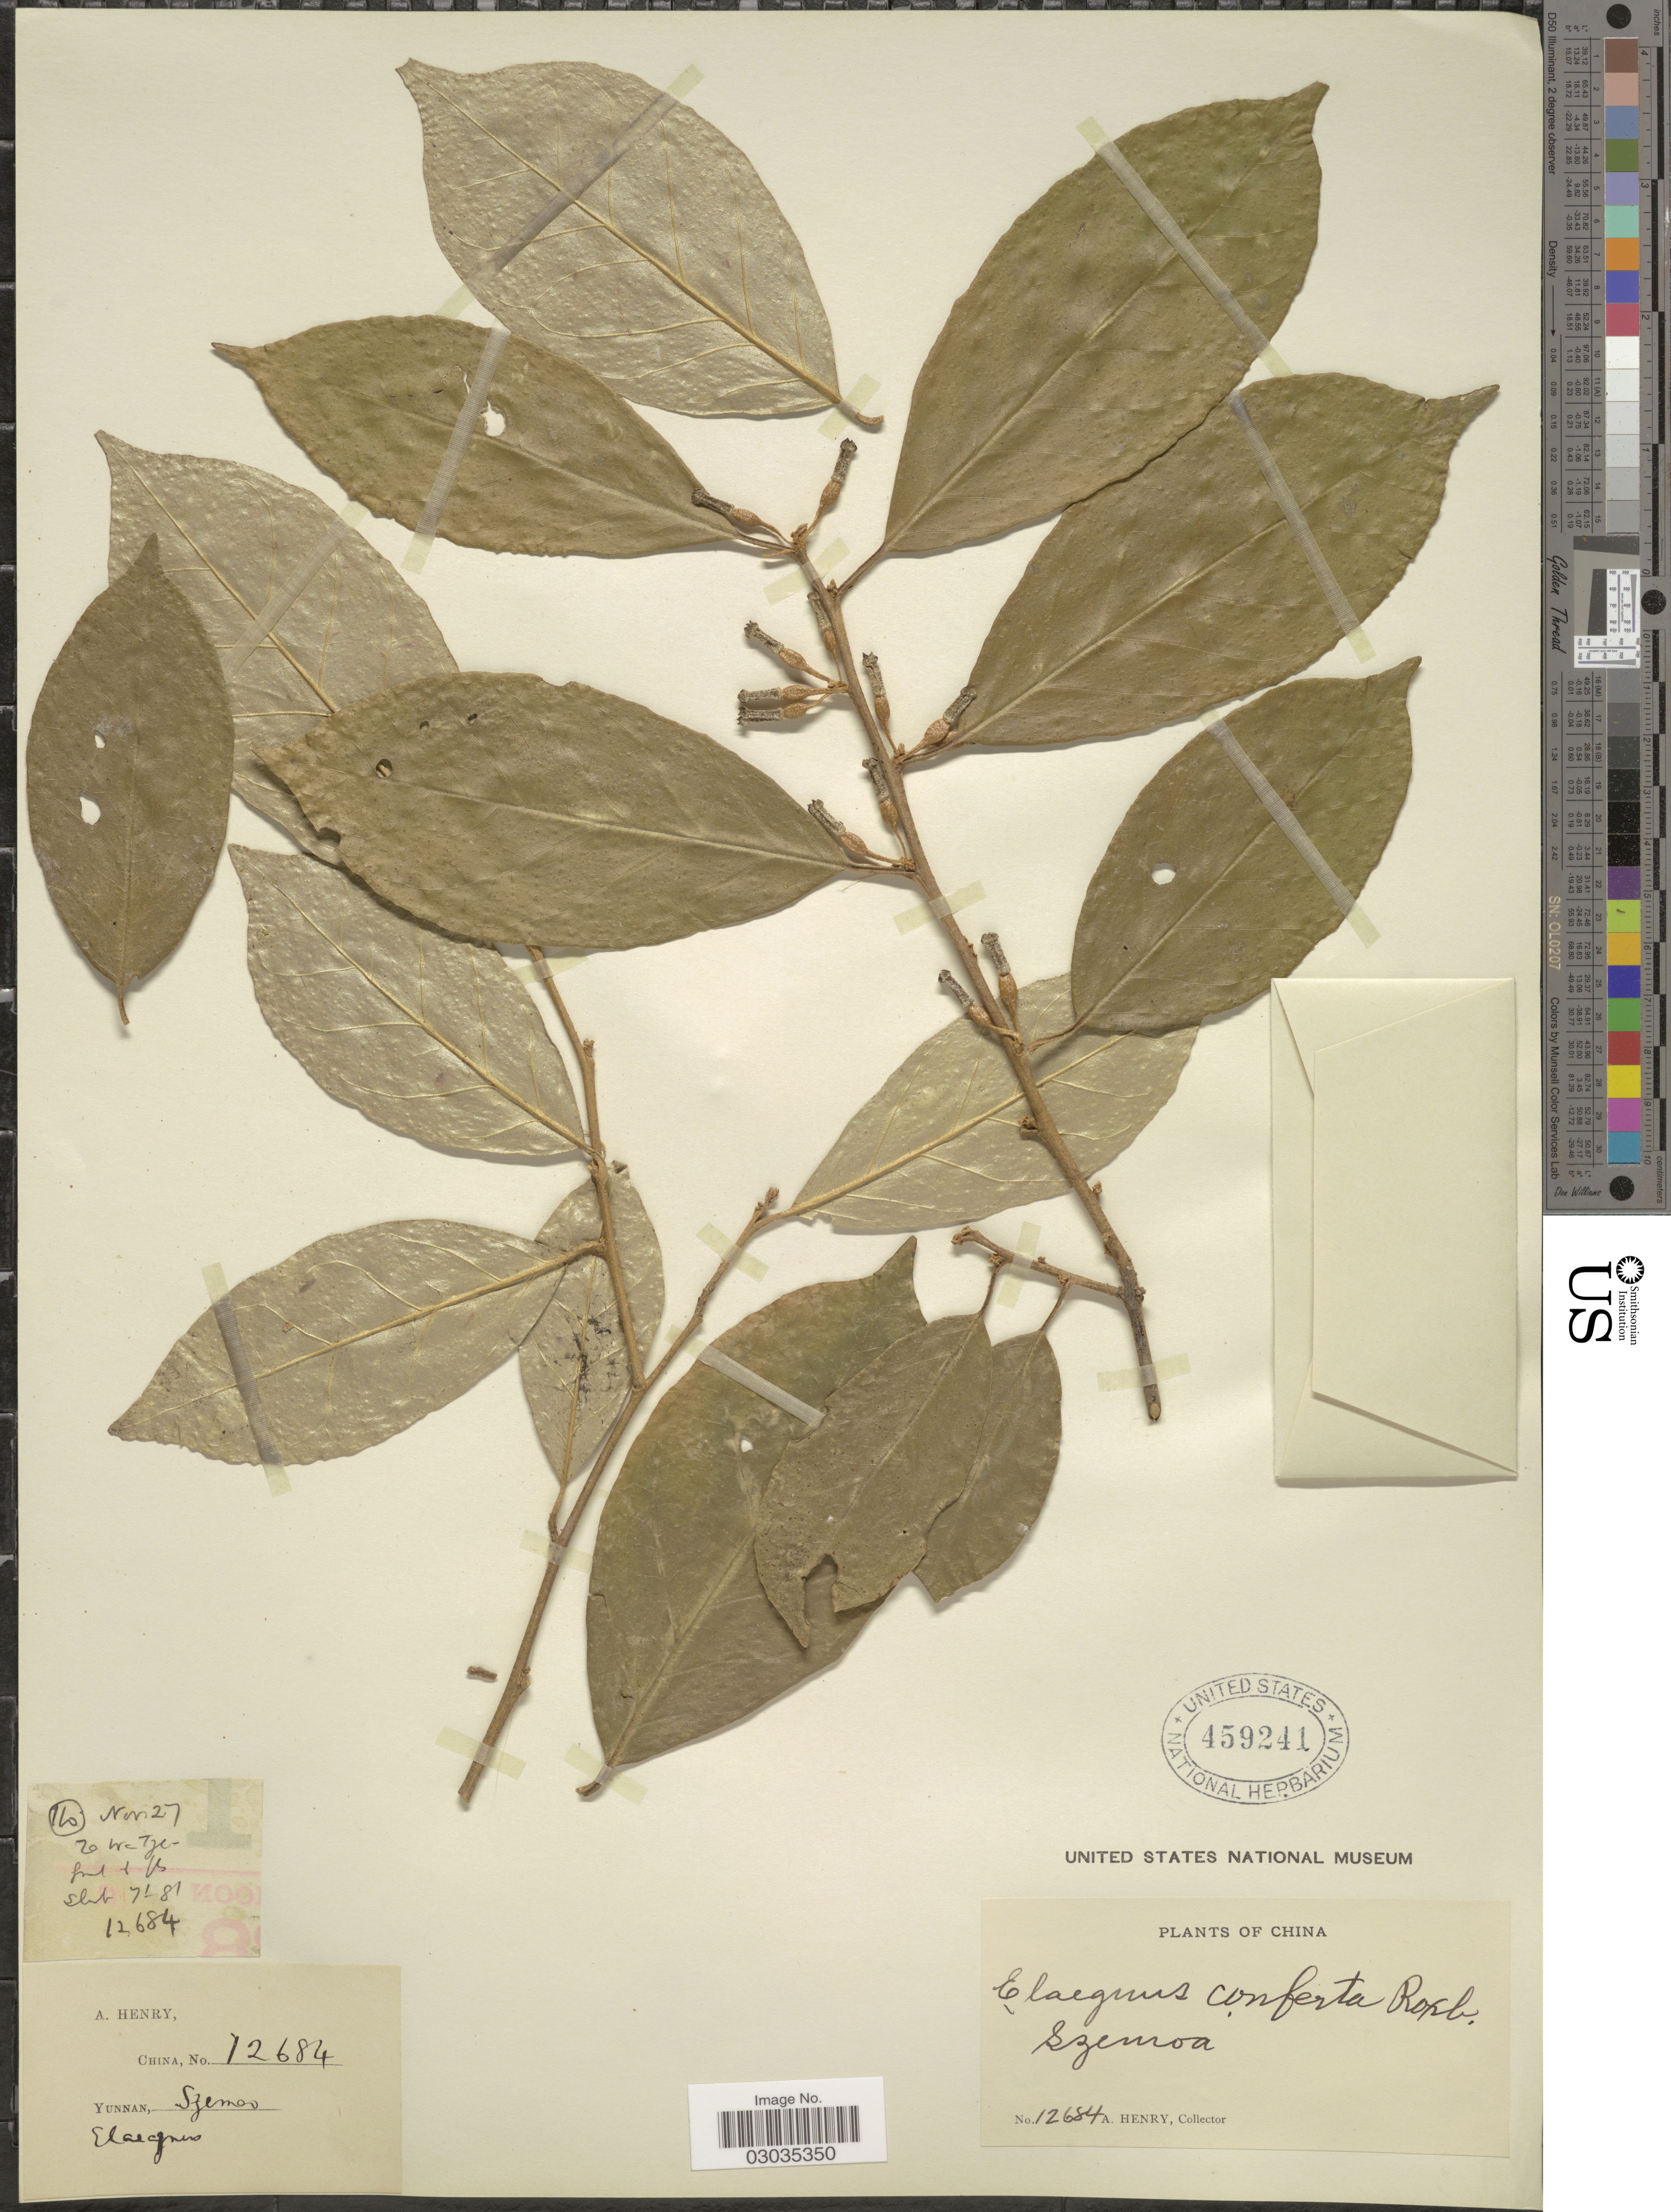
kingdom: Plantae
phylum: Tracheophyta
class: Magnoliopsida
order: Rosales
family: Elaeagnaceae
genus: Elaeagnus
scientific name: Elaeagnus conferta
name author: Roxb.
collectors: A. Henry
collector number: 12684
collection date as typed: Transcribed d/m/y: /11/27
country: China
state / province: Yunnan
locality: Szemoa.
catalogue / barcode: US 459241